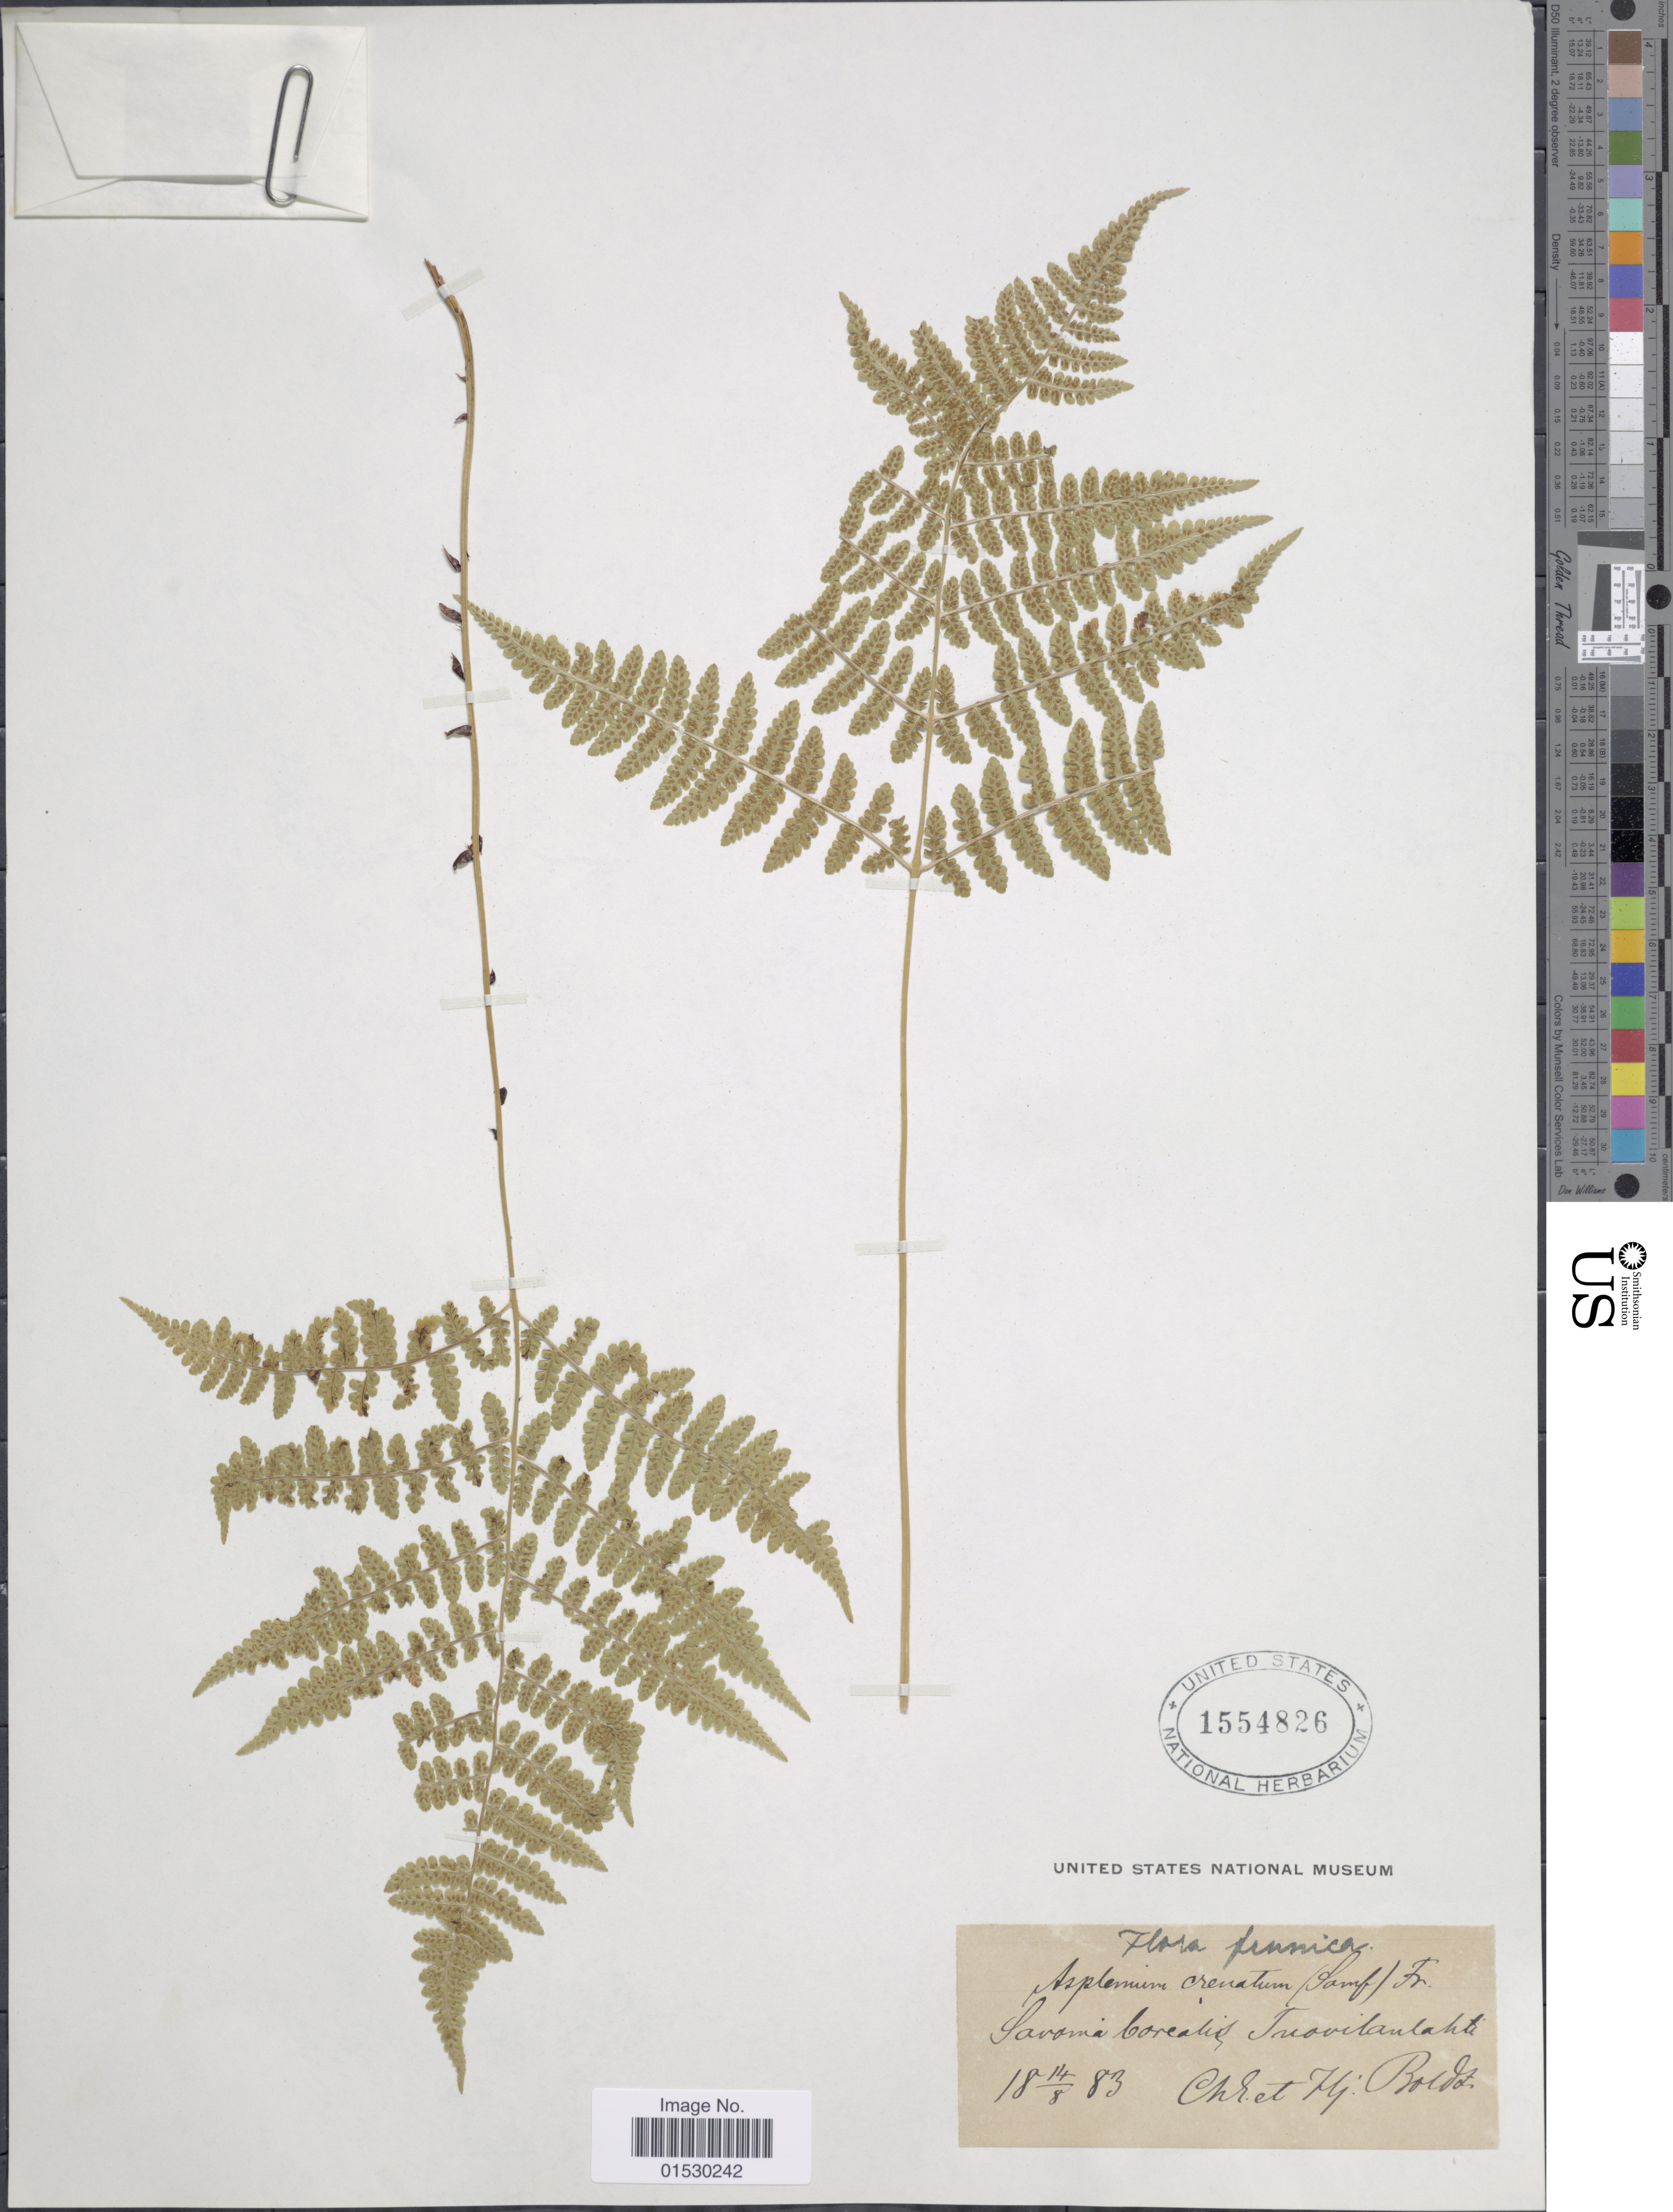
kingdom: Plantae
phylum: Tracheophyta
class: Polypodiopsida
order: Polypodiales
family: Athyriaceae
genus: Athyrium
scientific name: Athyrium distentifolilum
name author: Tausch ex Opiz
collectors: C. Boldz & H. Boldz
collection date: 1883-08-14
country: Finland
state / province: Pohjois-Savo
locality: Tuovilanlahti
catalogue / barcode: US 1554826